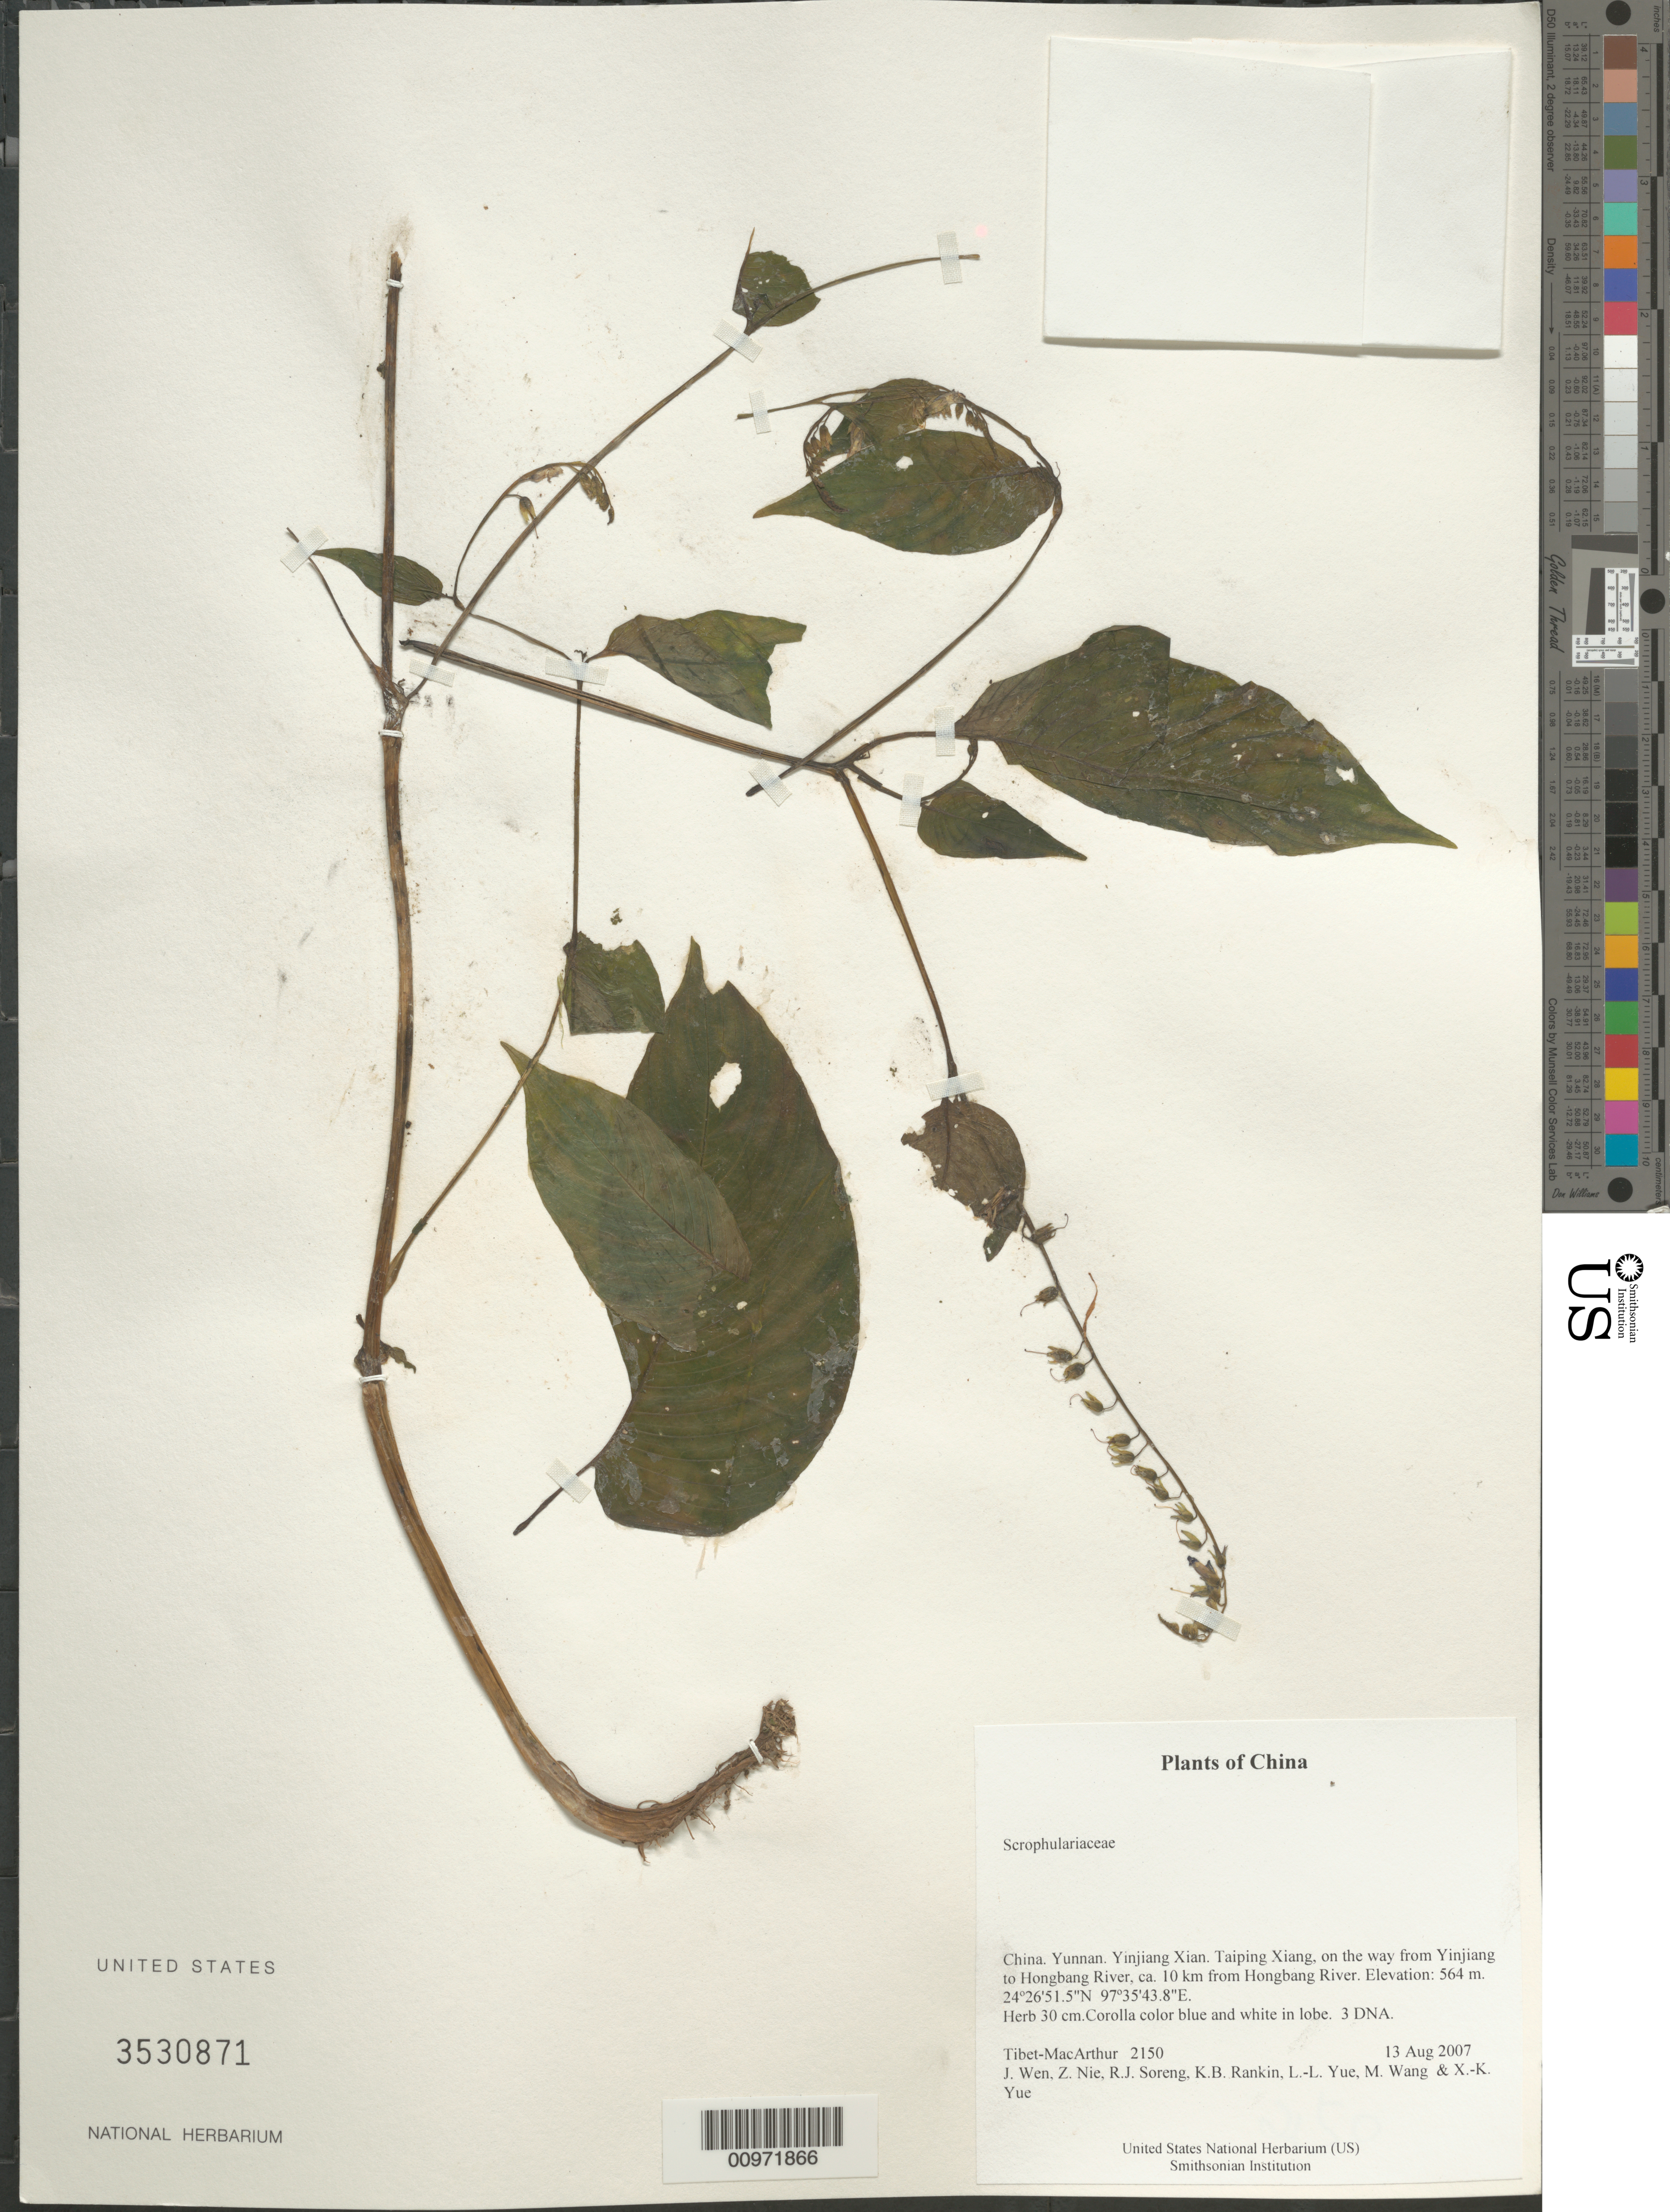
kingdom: Plantae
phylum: Tracheophyta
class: Magnoliopsida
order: Lamiales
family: Scrophulariaceae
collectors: Tibet-MacArthur, J. Wen, Z. Nie, R. J. Soreng, K. Rankin, L. Yue, M. Wang & X. Yue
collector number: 2150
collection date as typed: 13 Aug 2007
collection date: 2007-08-13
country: China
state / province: Yunnan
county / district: Yinjiang Xian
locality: Taiping Xiang, on the way from Yinjiang to Hongbang River, ca. 10 km from Hongbang River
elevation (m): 564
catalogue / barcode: US 3530871